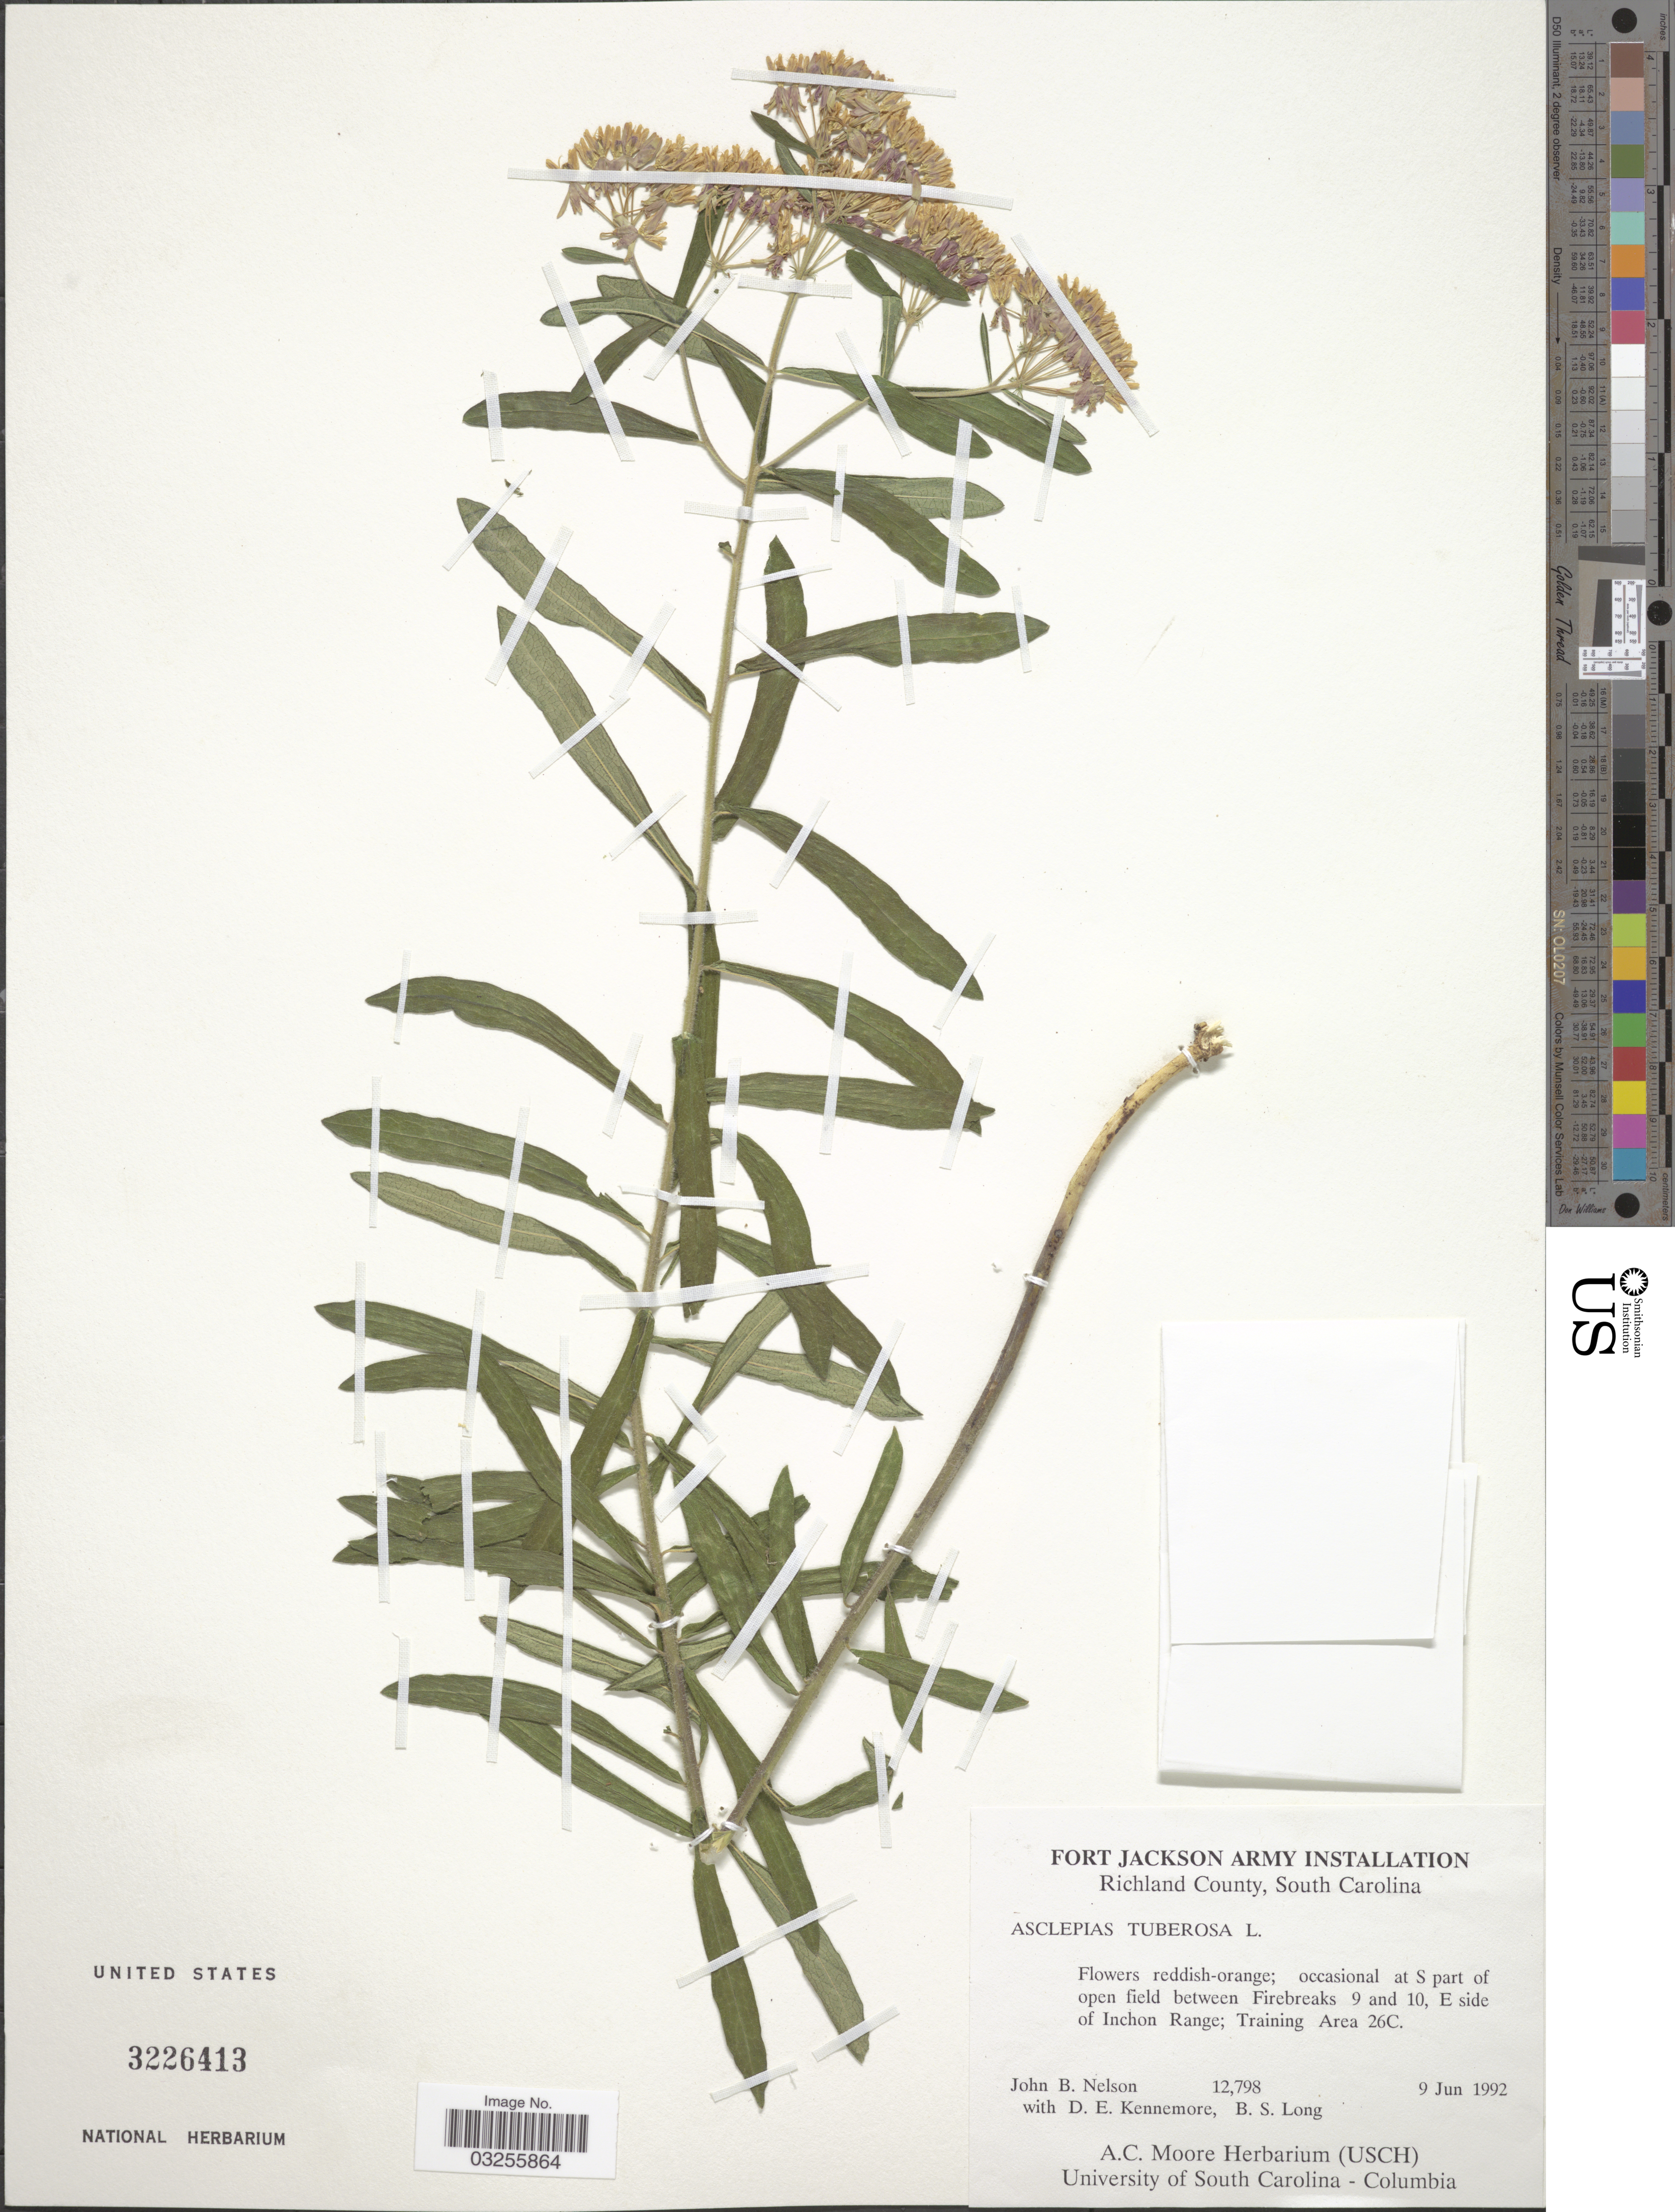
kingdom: Plantae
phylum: Tracheophyta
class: Magnoliopsida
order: Gentianales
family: Apocynaceae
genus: Asclepias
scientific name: Asclepias tuberosa subsp. interior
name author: Woodson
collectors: J. B. Nelson, D. Kennemore & B. Long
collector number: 12798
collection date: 1992-06-09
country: United States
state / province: South Carolina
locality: Richland County, occasional at S part of open field between Firebreaks 9 and 10, E side of Inchon Range; Training Area 26C.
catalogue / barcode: US 3226413